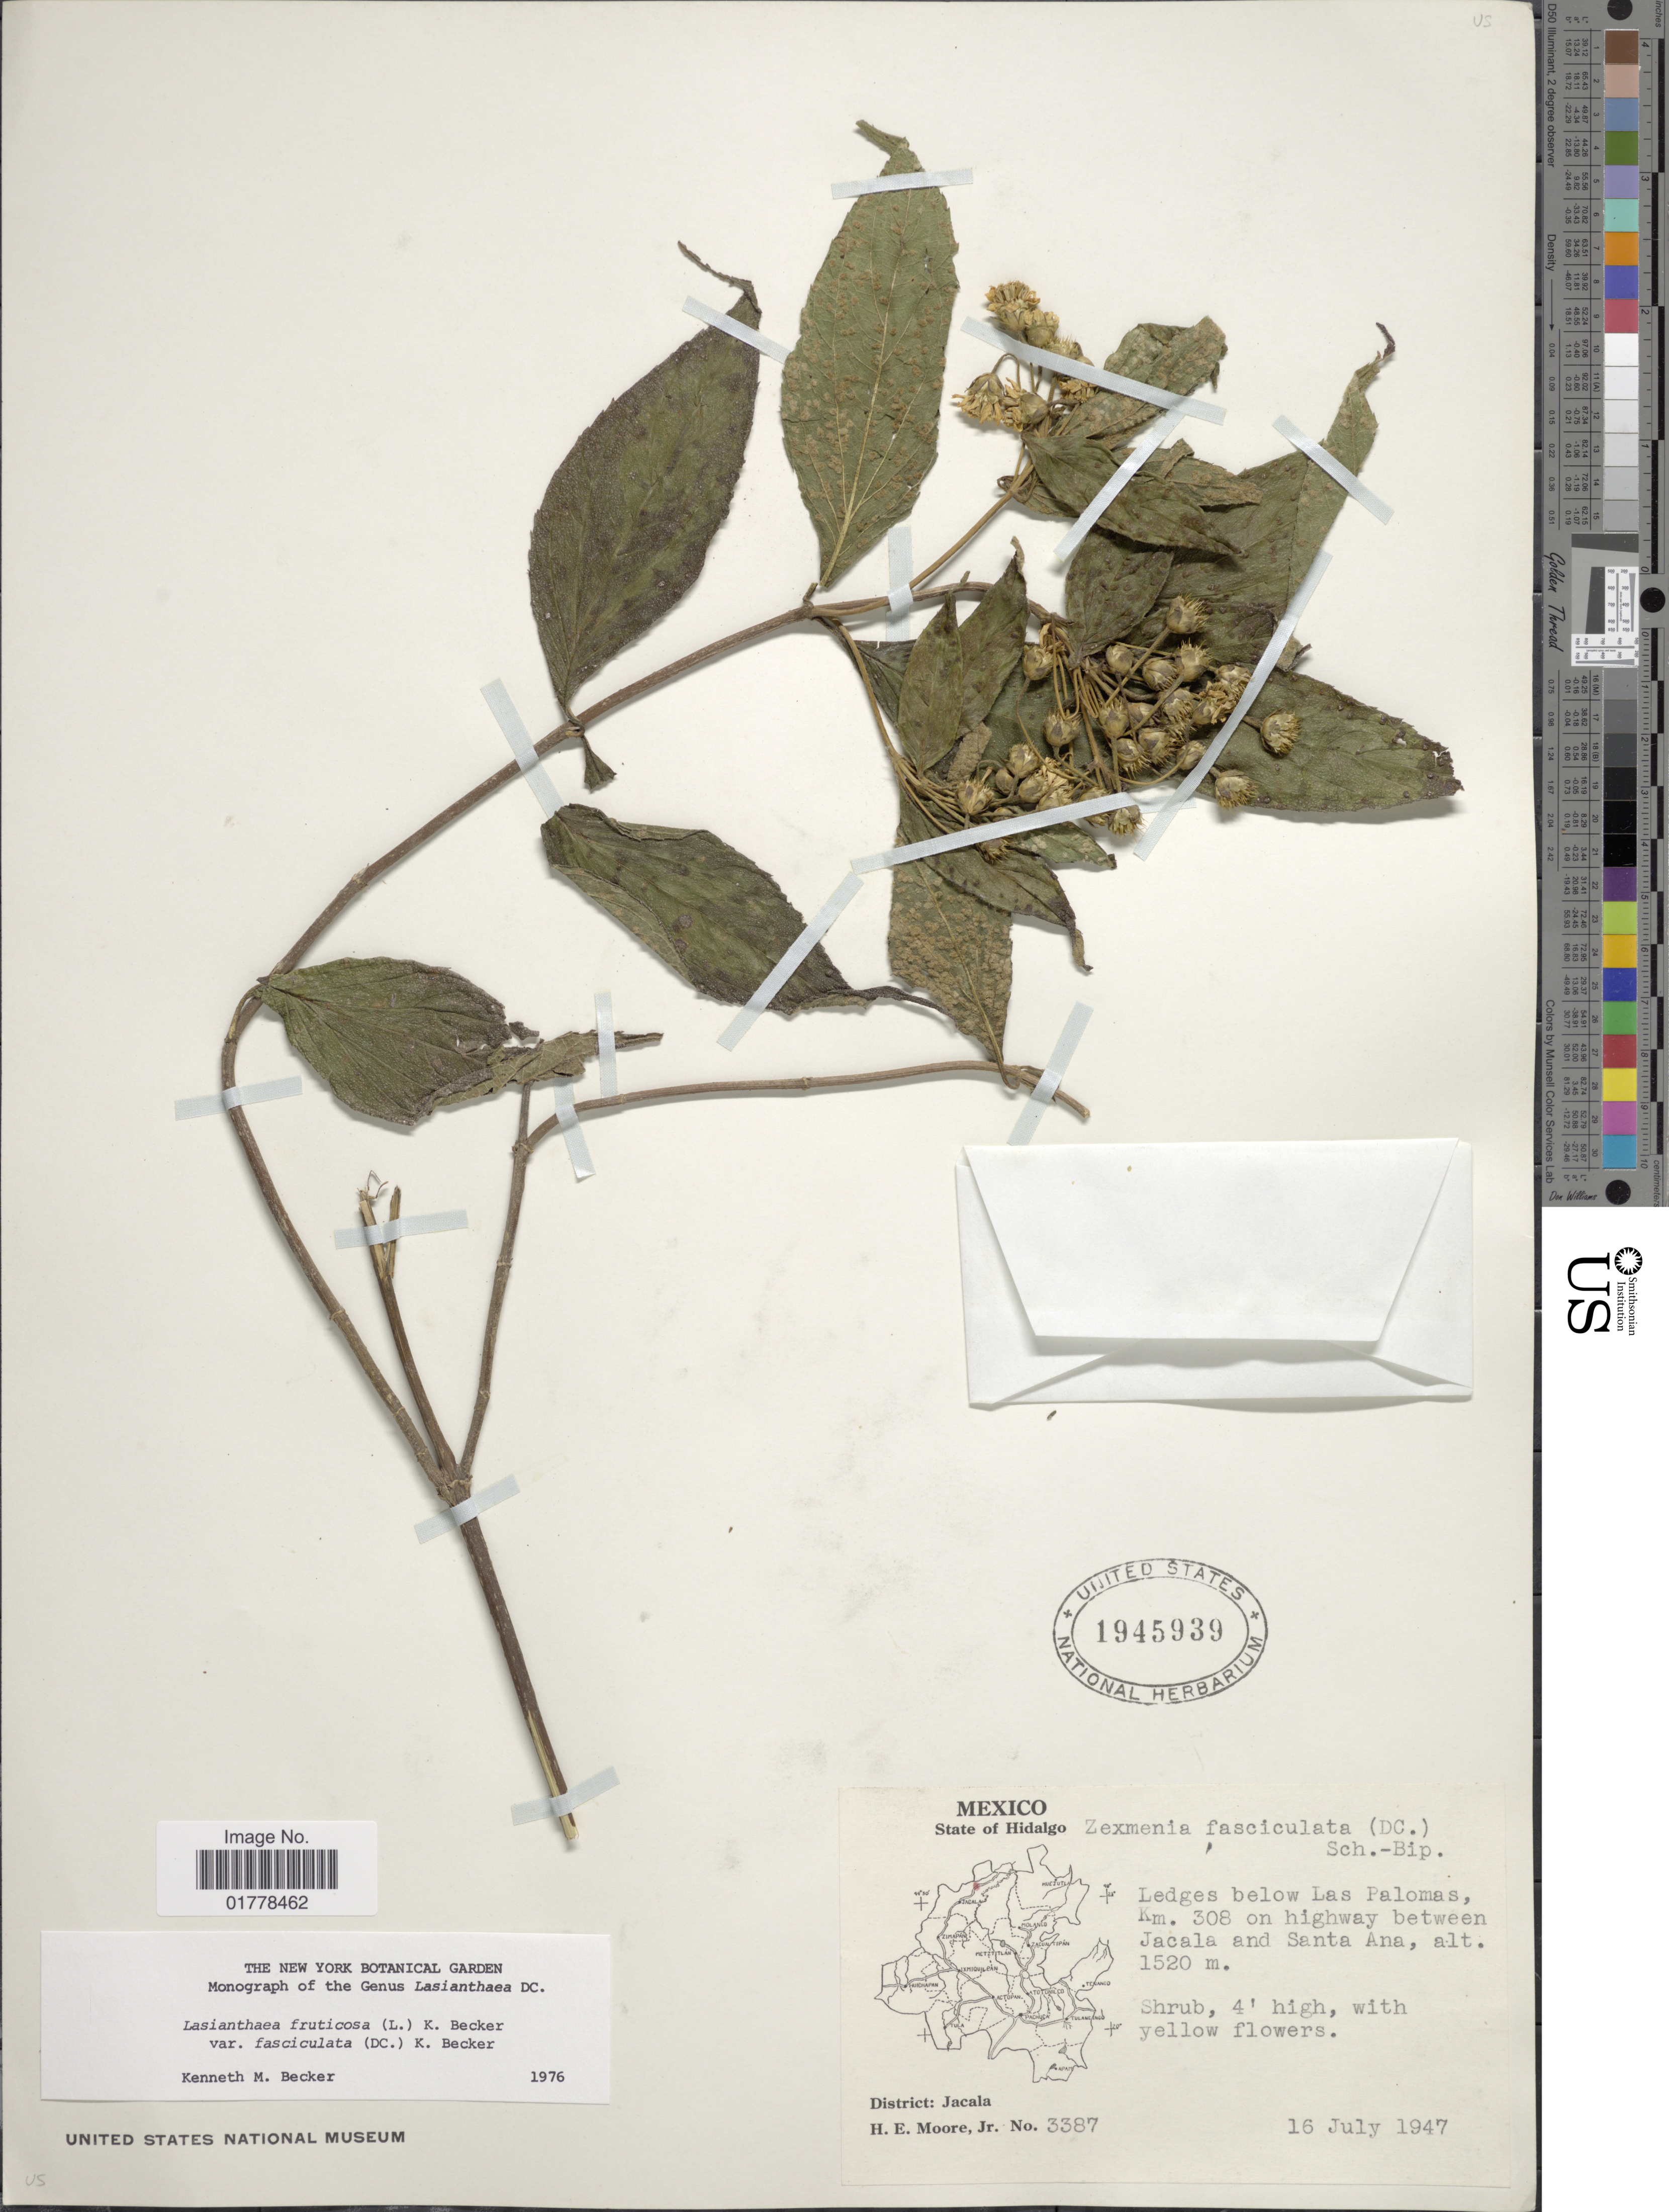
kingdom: Plantae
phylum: Tracheophyta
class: Magnoliopsida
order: Asterales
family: Asteraceae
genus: Lasianthaea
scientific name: Lasianthaea fruticosa var. fasciculata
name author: (DC.) K.M. Becker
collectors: H. Moore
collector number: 3387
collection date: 1947-07-16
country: Mexico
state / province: Hidalgo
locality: State of Hidalgo. Ledges below Las Palomas, Km. 308 on highway between Jacala and Santa Ana. District: Jacala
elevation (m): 1520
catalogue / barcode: US 1945939